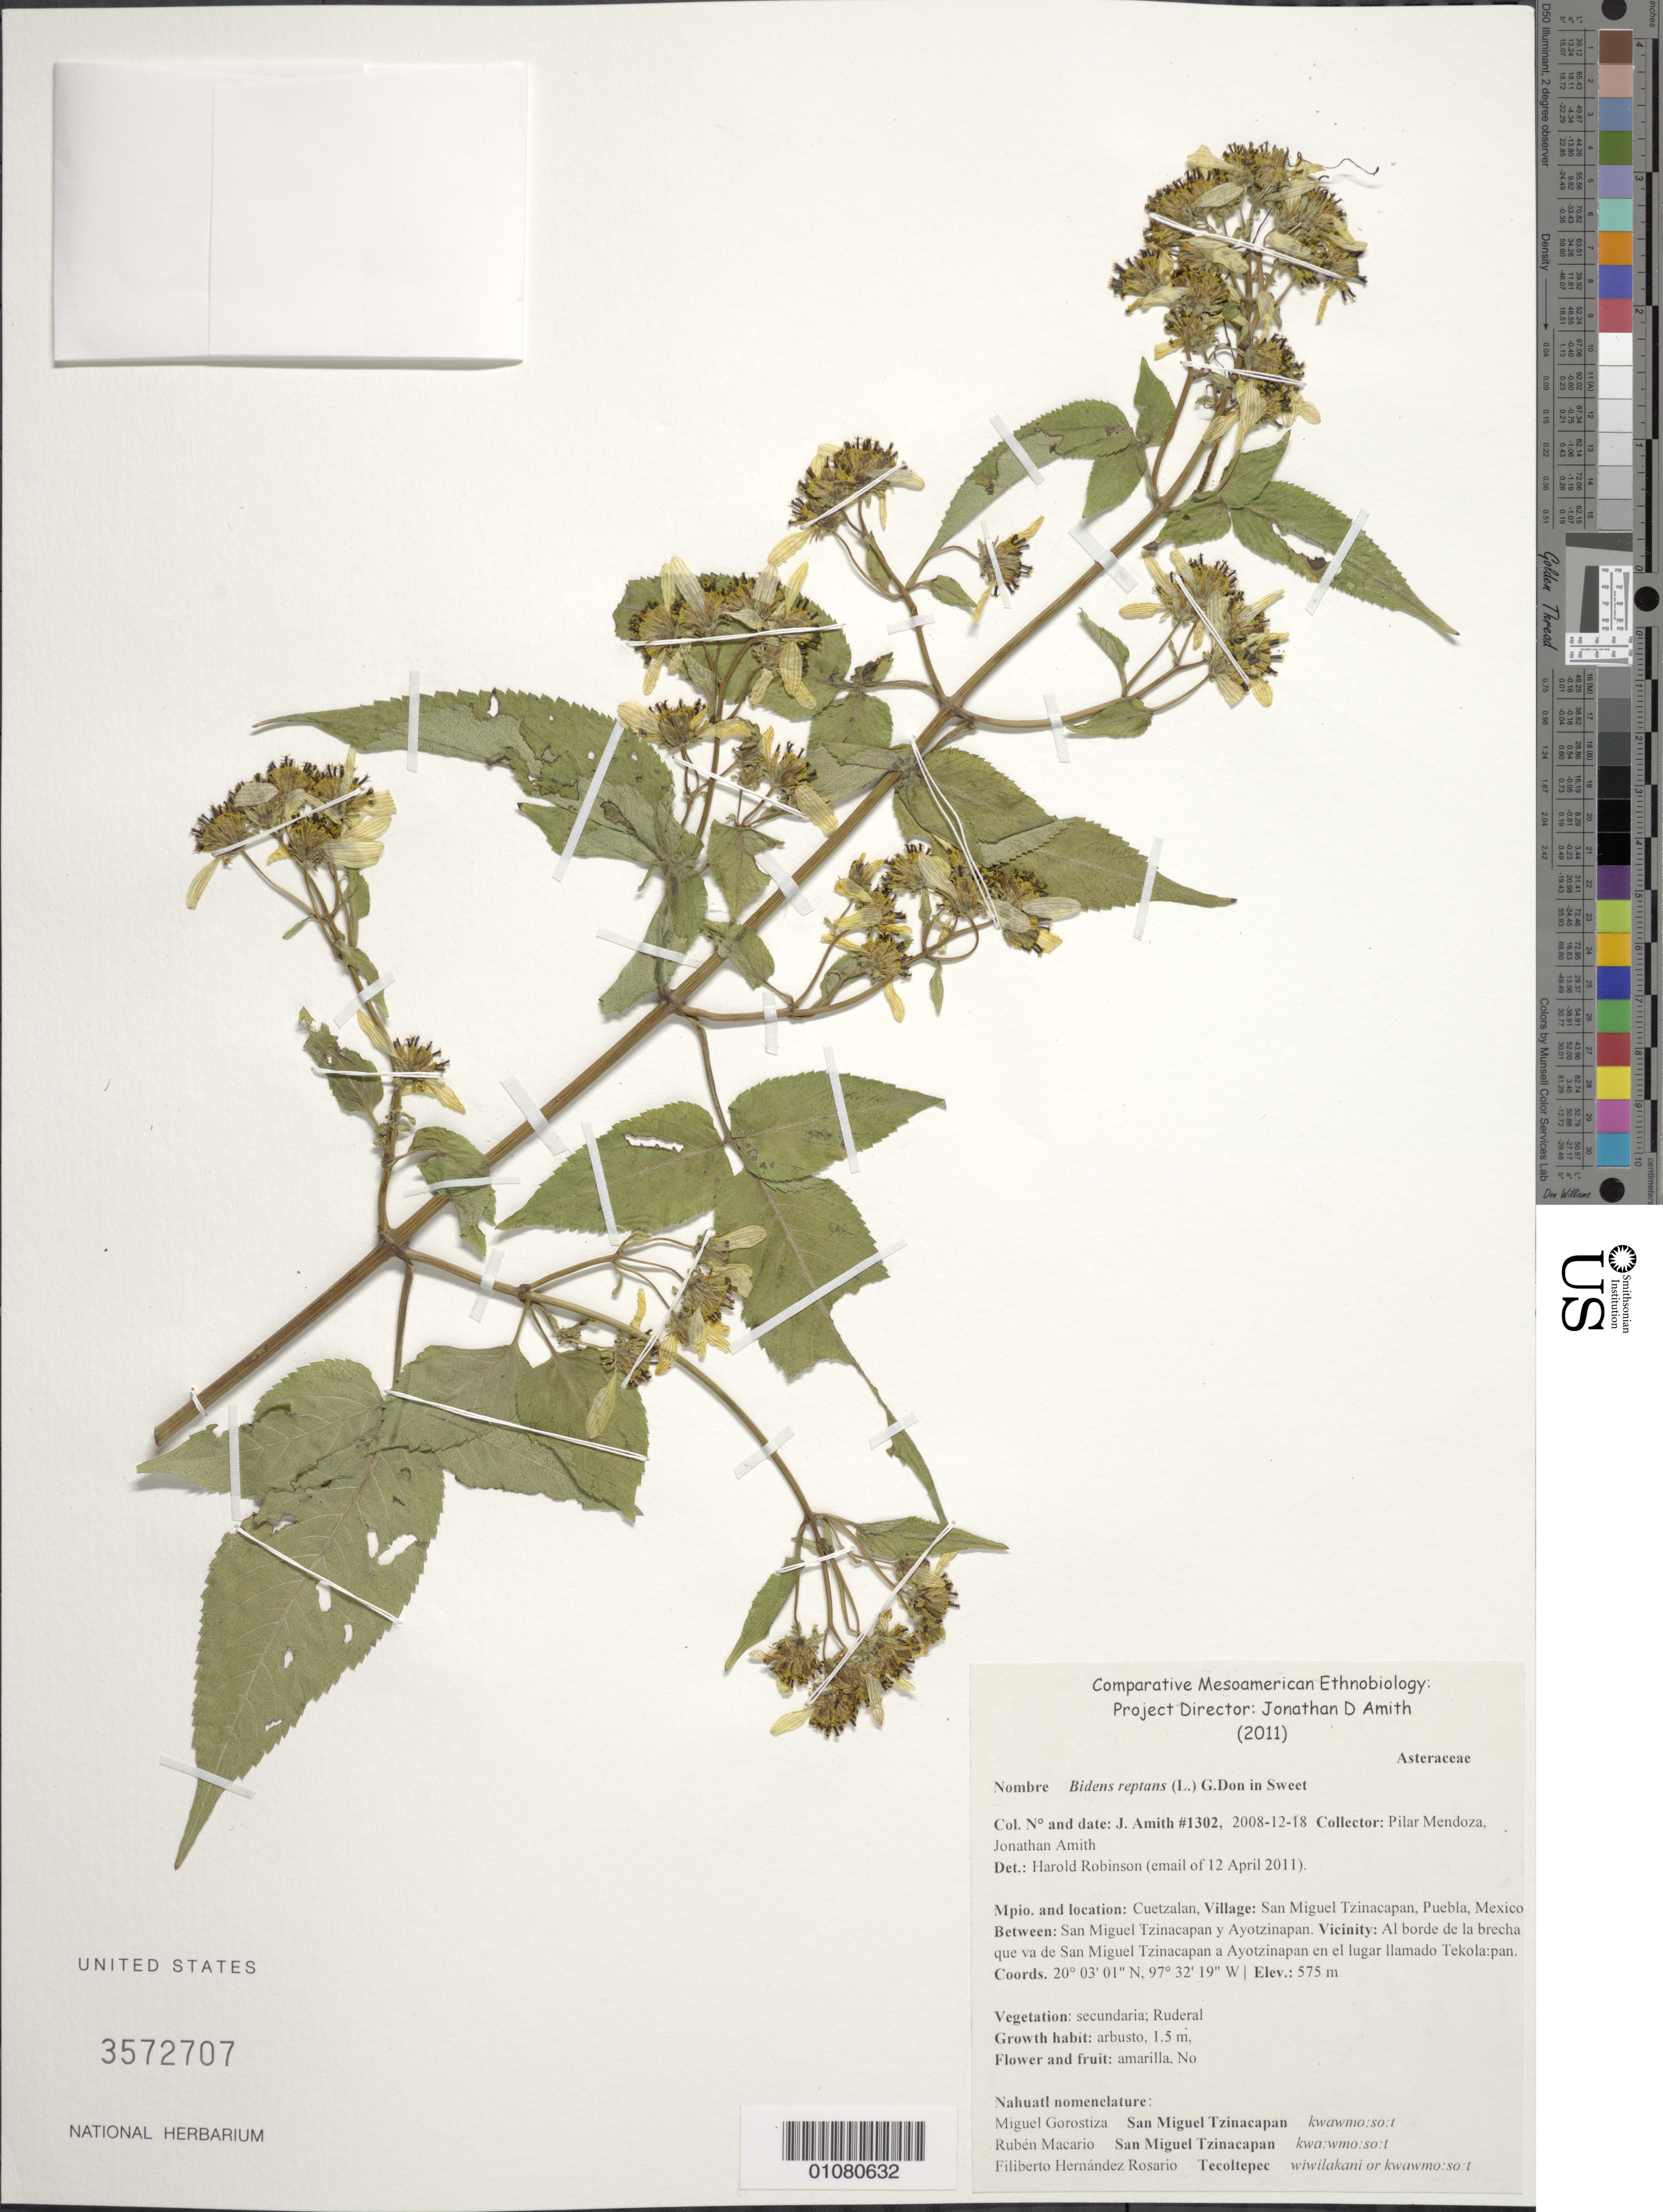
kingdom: Plantae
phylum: Tracheophyta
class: Magnoliopsida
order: Asterales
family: Asteraceae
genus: Bidens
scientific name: Bidens reptans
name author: (L.) G. Don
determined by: Robinson, Harold E., (US)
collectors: J. D. Amith & P. Mendoza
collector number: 1302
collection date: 2008-12-18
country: Mexico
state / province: Puebla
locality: San Miguel Tzinacapan, Puebla; between San Miguel Tzinacapan y Ayotzinapan; vic al borde de la brecha que va de San Miguel Tzinacapan a Ayotzinapan en el lugar llamado Tekola: pan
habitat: Vegetation secundaria; Ruderal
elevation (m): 575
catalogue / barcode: US 3572707